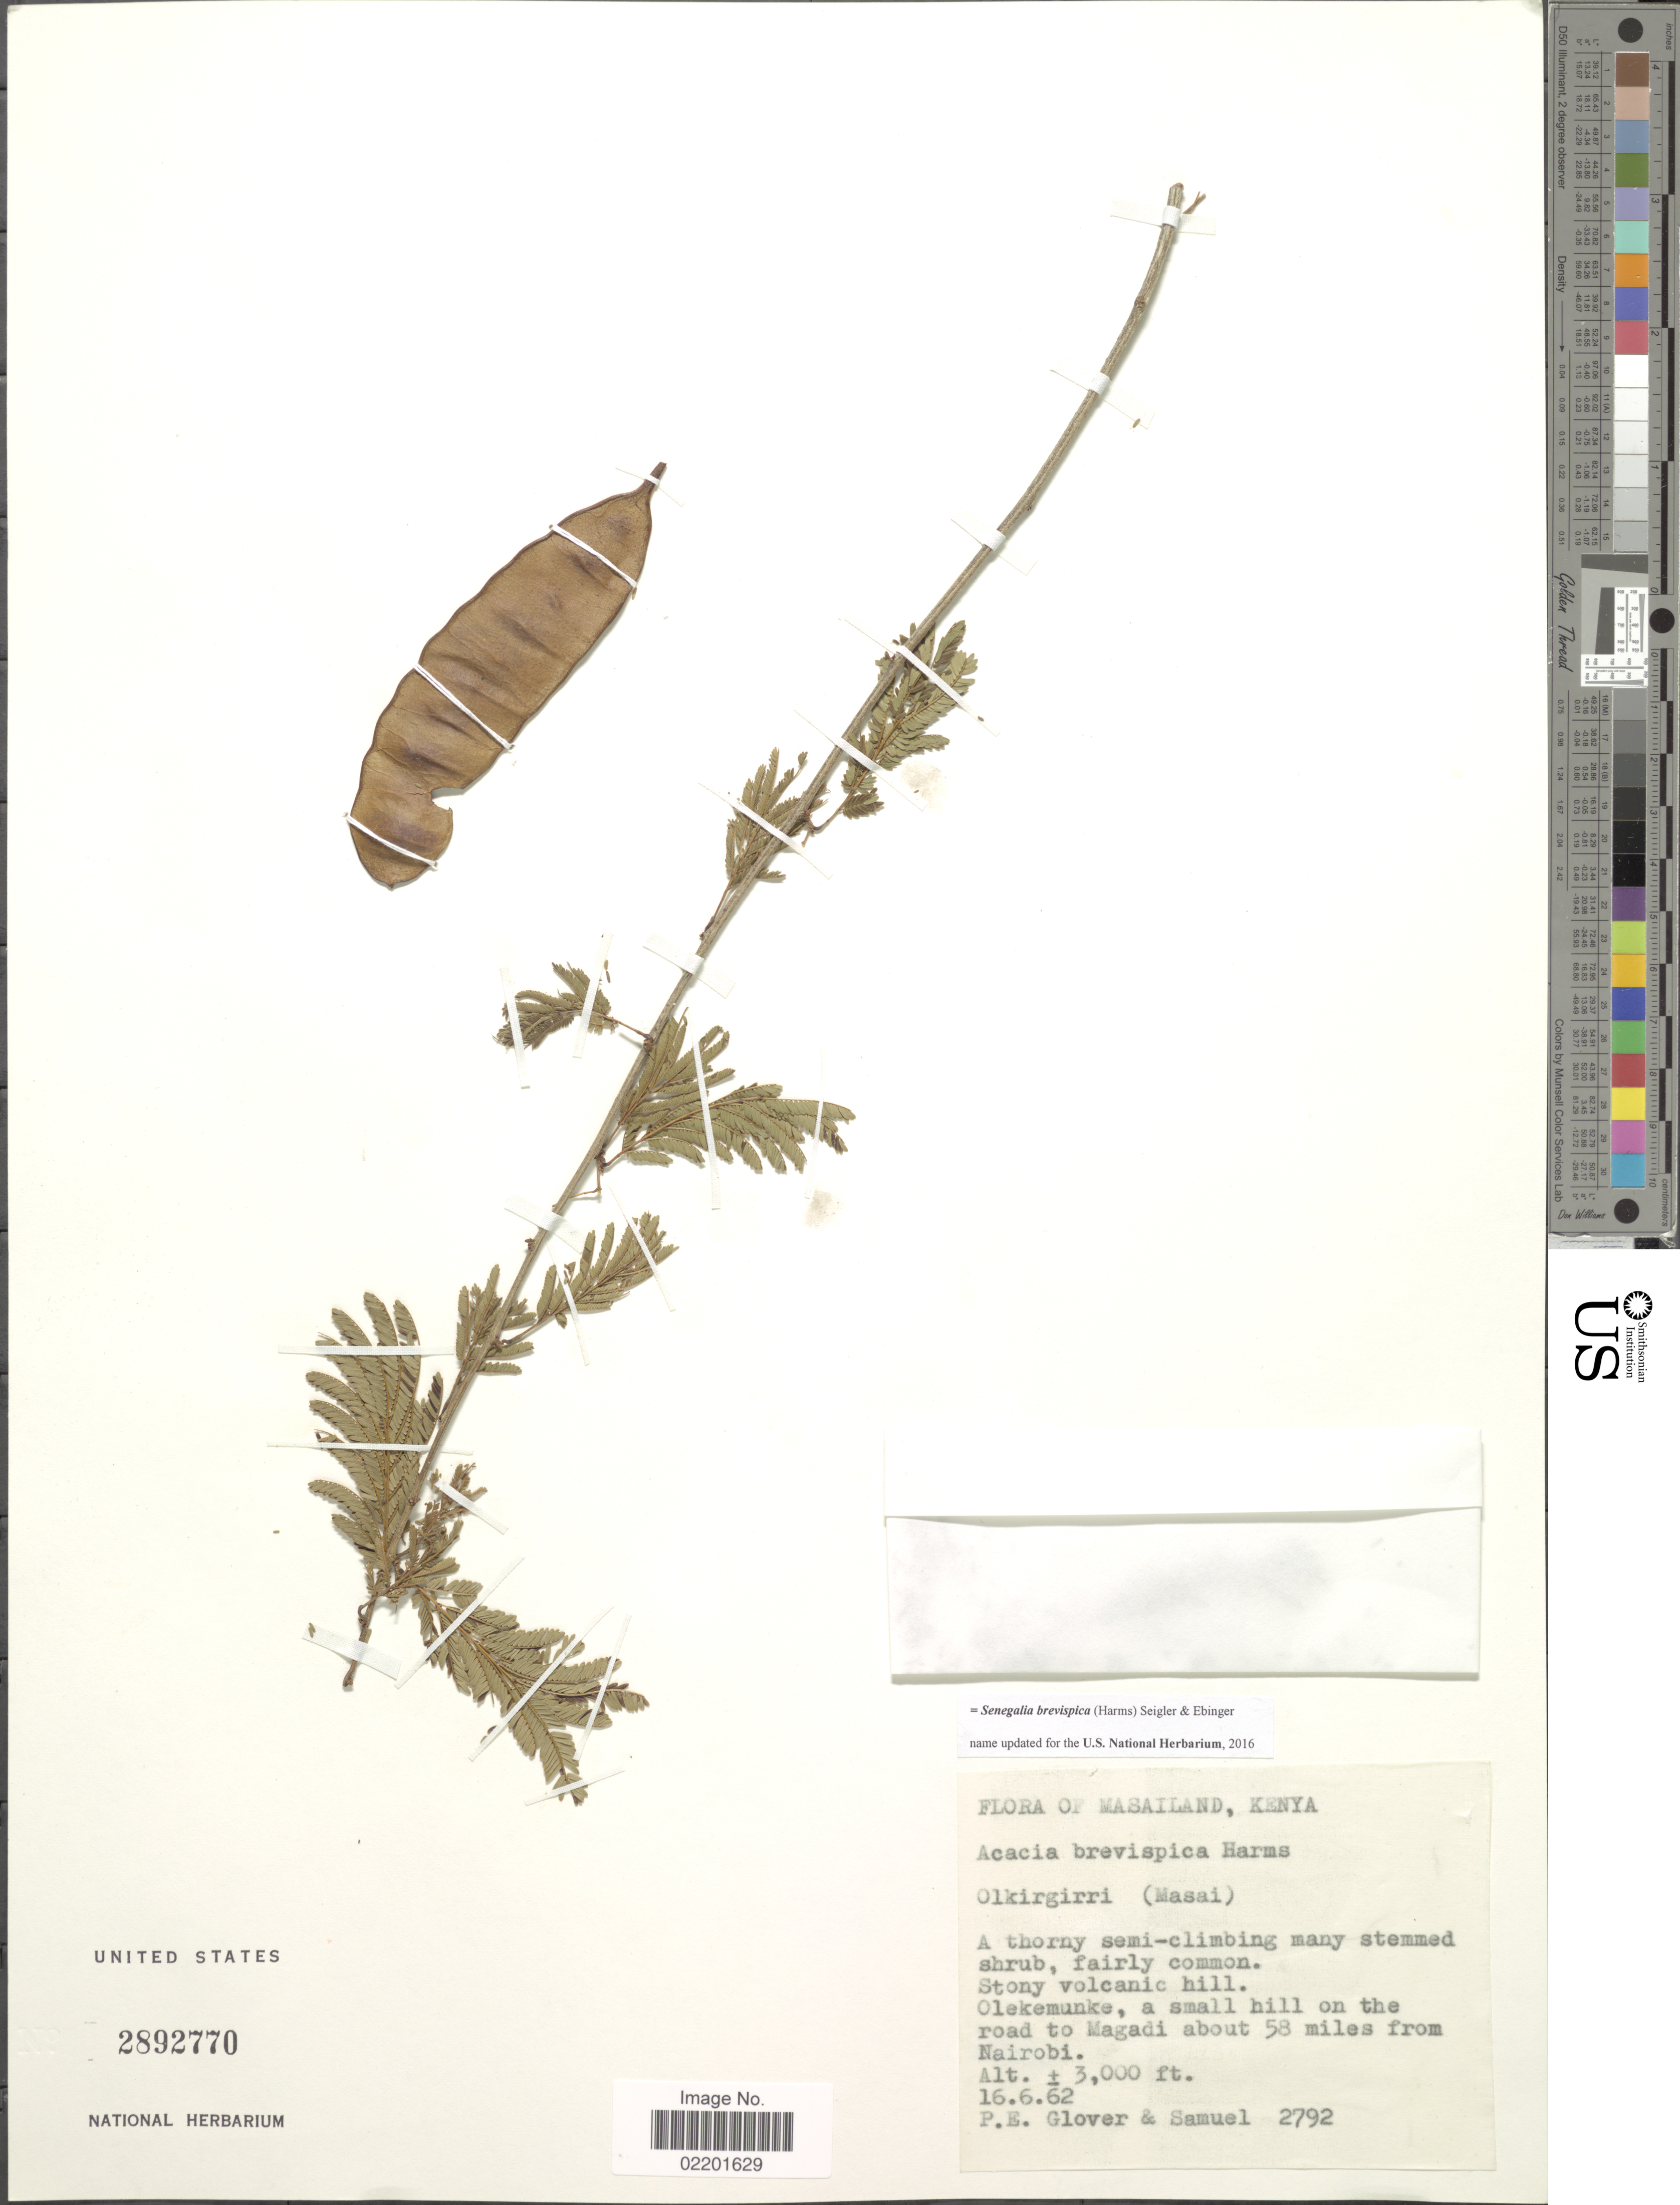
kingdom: Plantae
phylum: Tracheophyta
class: Magnoliopsida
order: Fabales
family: Fabaceae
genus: Senegalia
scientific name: Senegalia brevispica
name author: (Harms) Seigler & Ebinger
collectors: P. Glover & -. Samuel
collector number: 2792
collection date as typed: Transcribed d/m/y: 16/6/62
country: Kenya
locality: Masailand, Kenya. Olkirgirri (Masai). Olekemunke, a small hill on the road to Magadi about 58 miles from Nairobi.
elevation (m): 914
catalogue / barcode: US 2892770